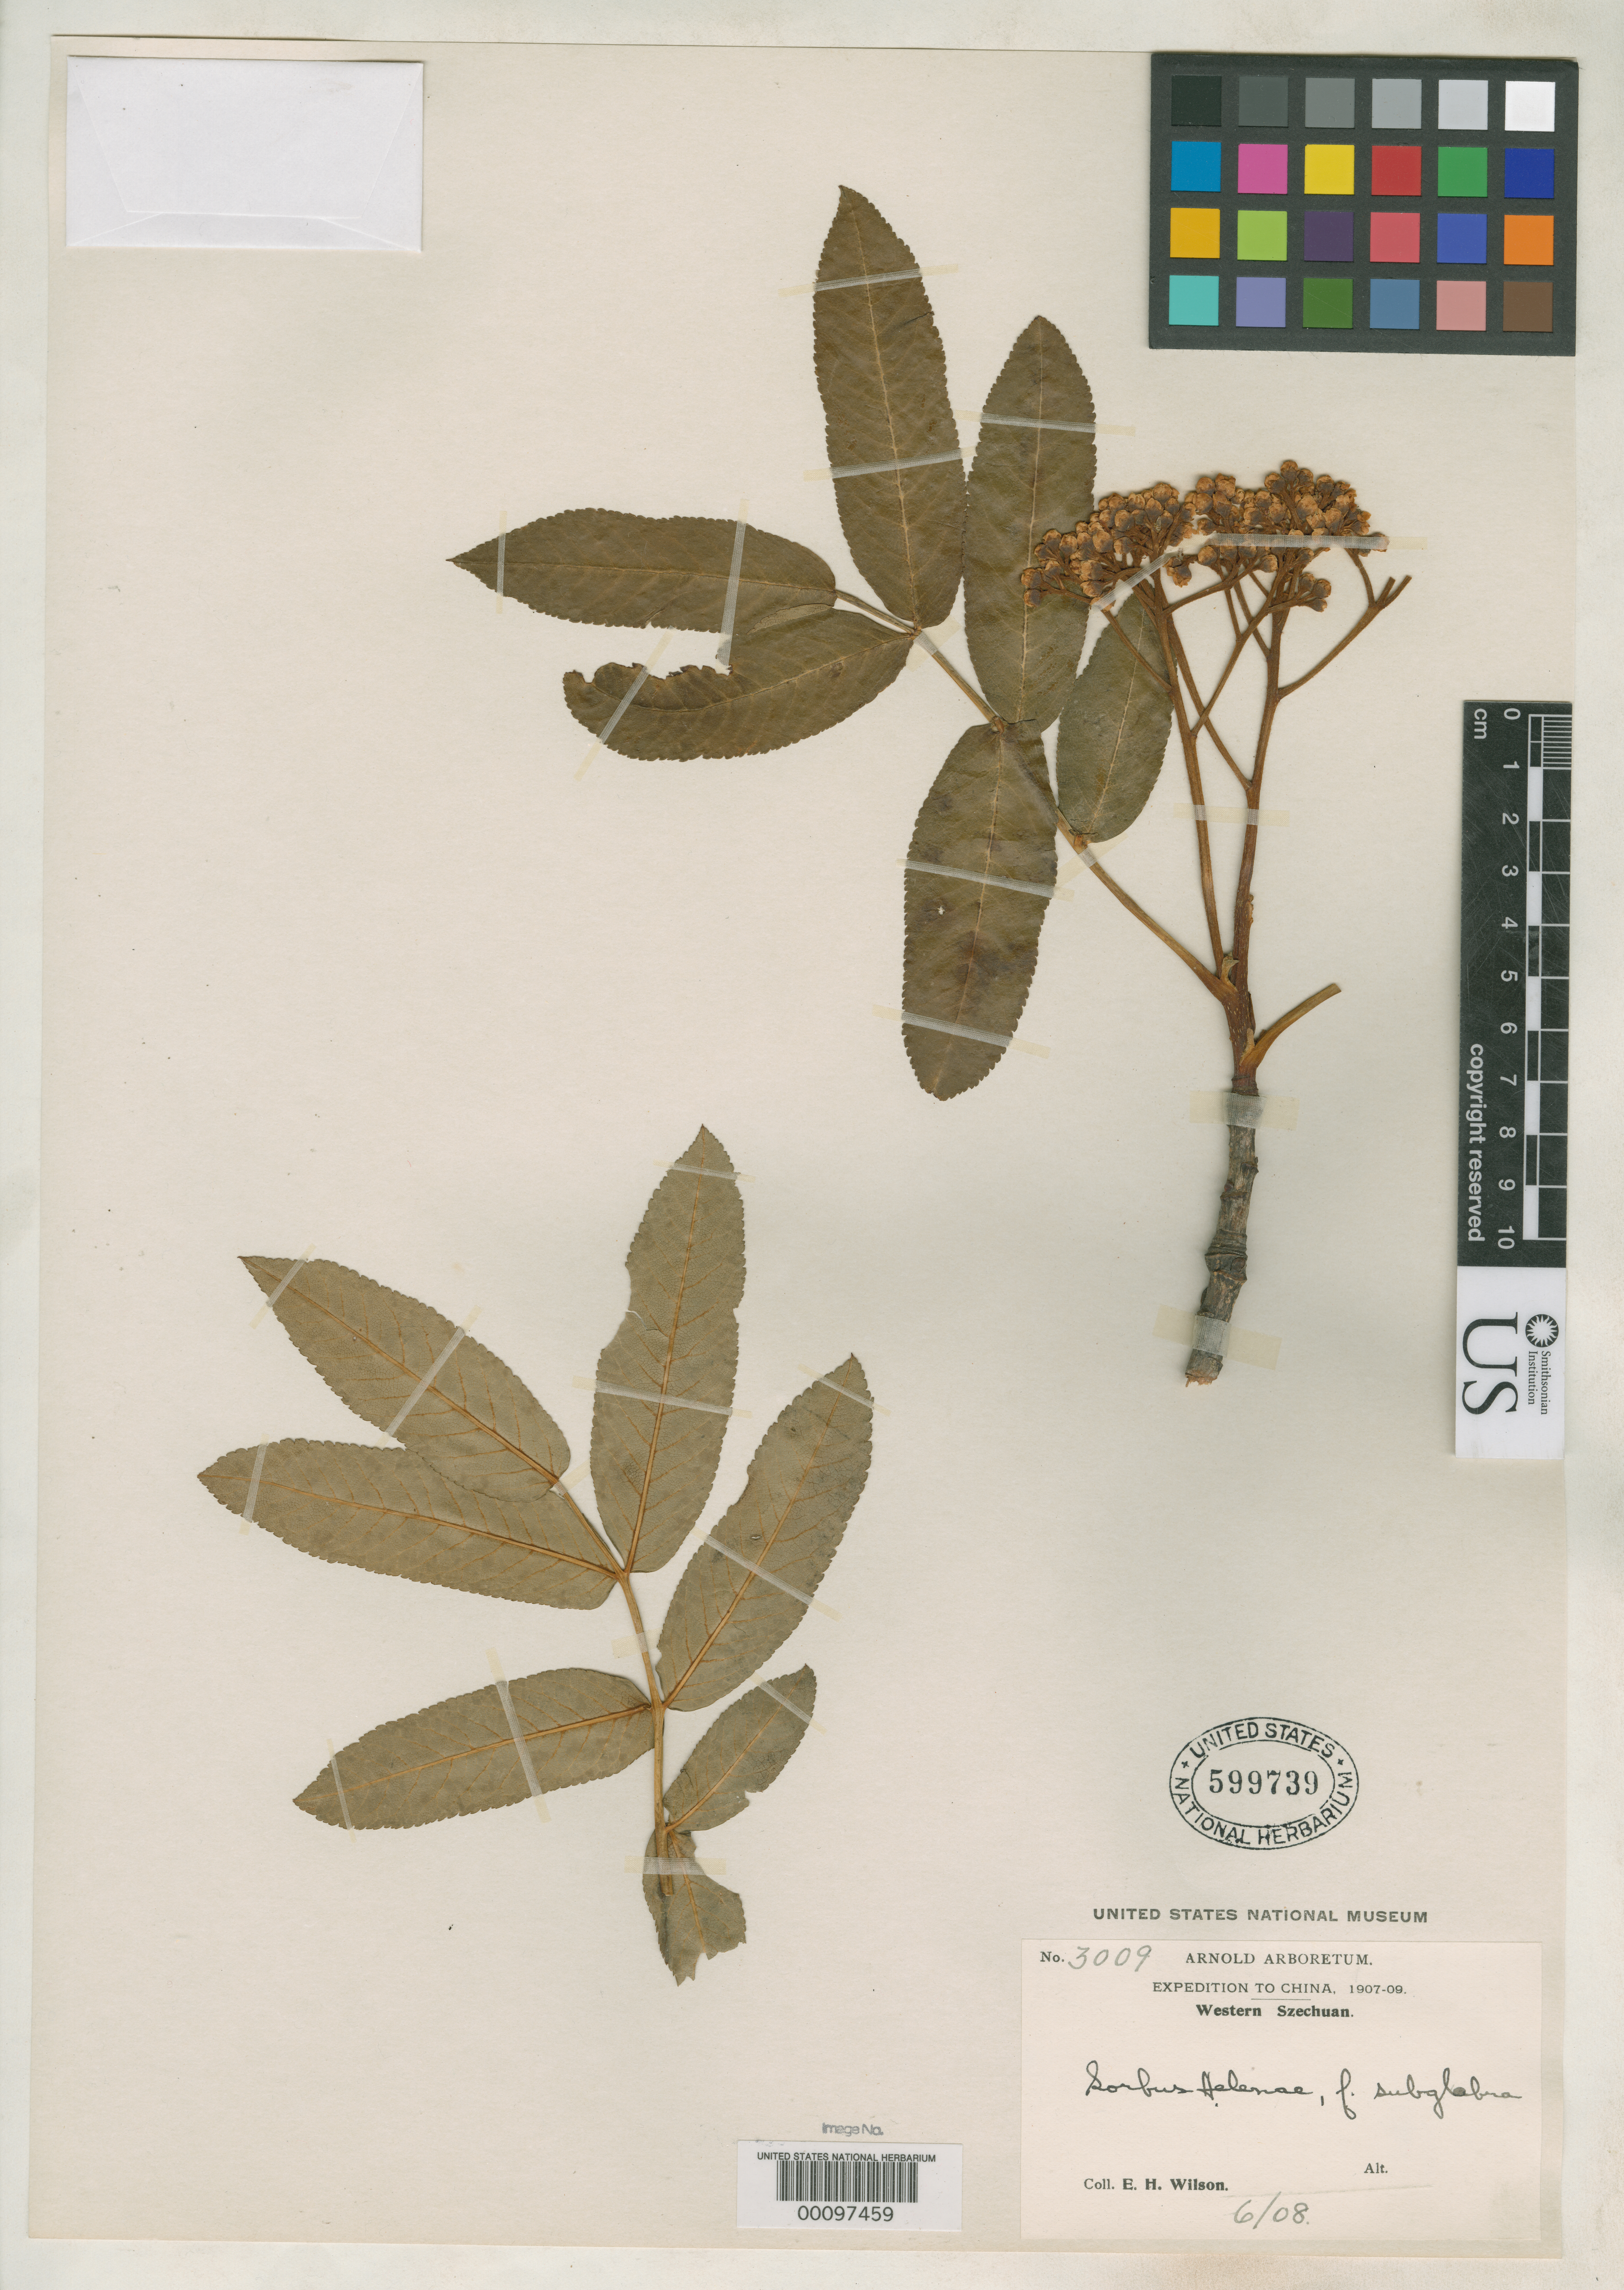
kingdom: Plantae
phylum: Tracheophyta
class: Magnoliopsida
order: Rosales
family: Rosaceae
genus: Sorbus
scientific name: Sorbus helenae f. subglabra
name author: Koehne in Sarg.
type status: Isotype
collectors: E. H. Wilson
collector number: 3009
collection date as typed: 30 Jun 1908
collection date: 1908-06-30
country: China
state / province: Sichuan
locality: Summit of Niu-tou-shan west of Kuan Hsien.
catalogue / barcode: US 599739